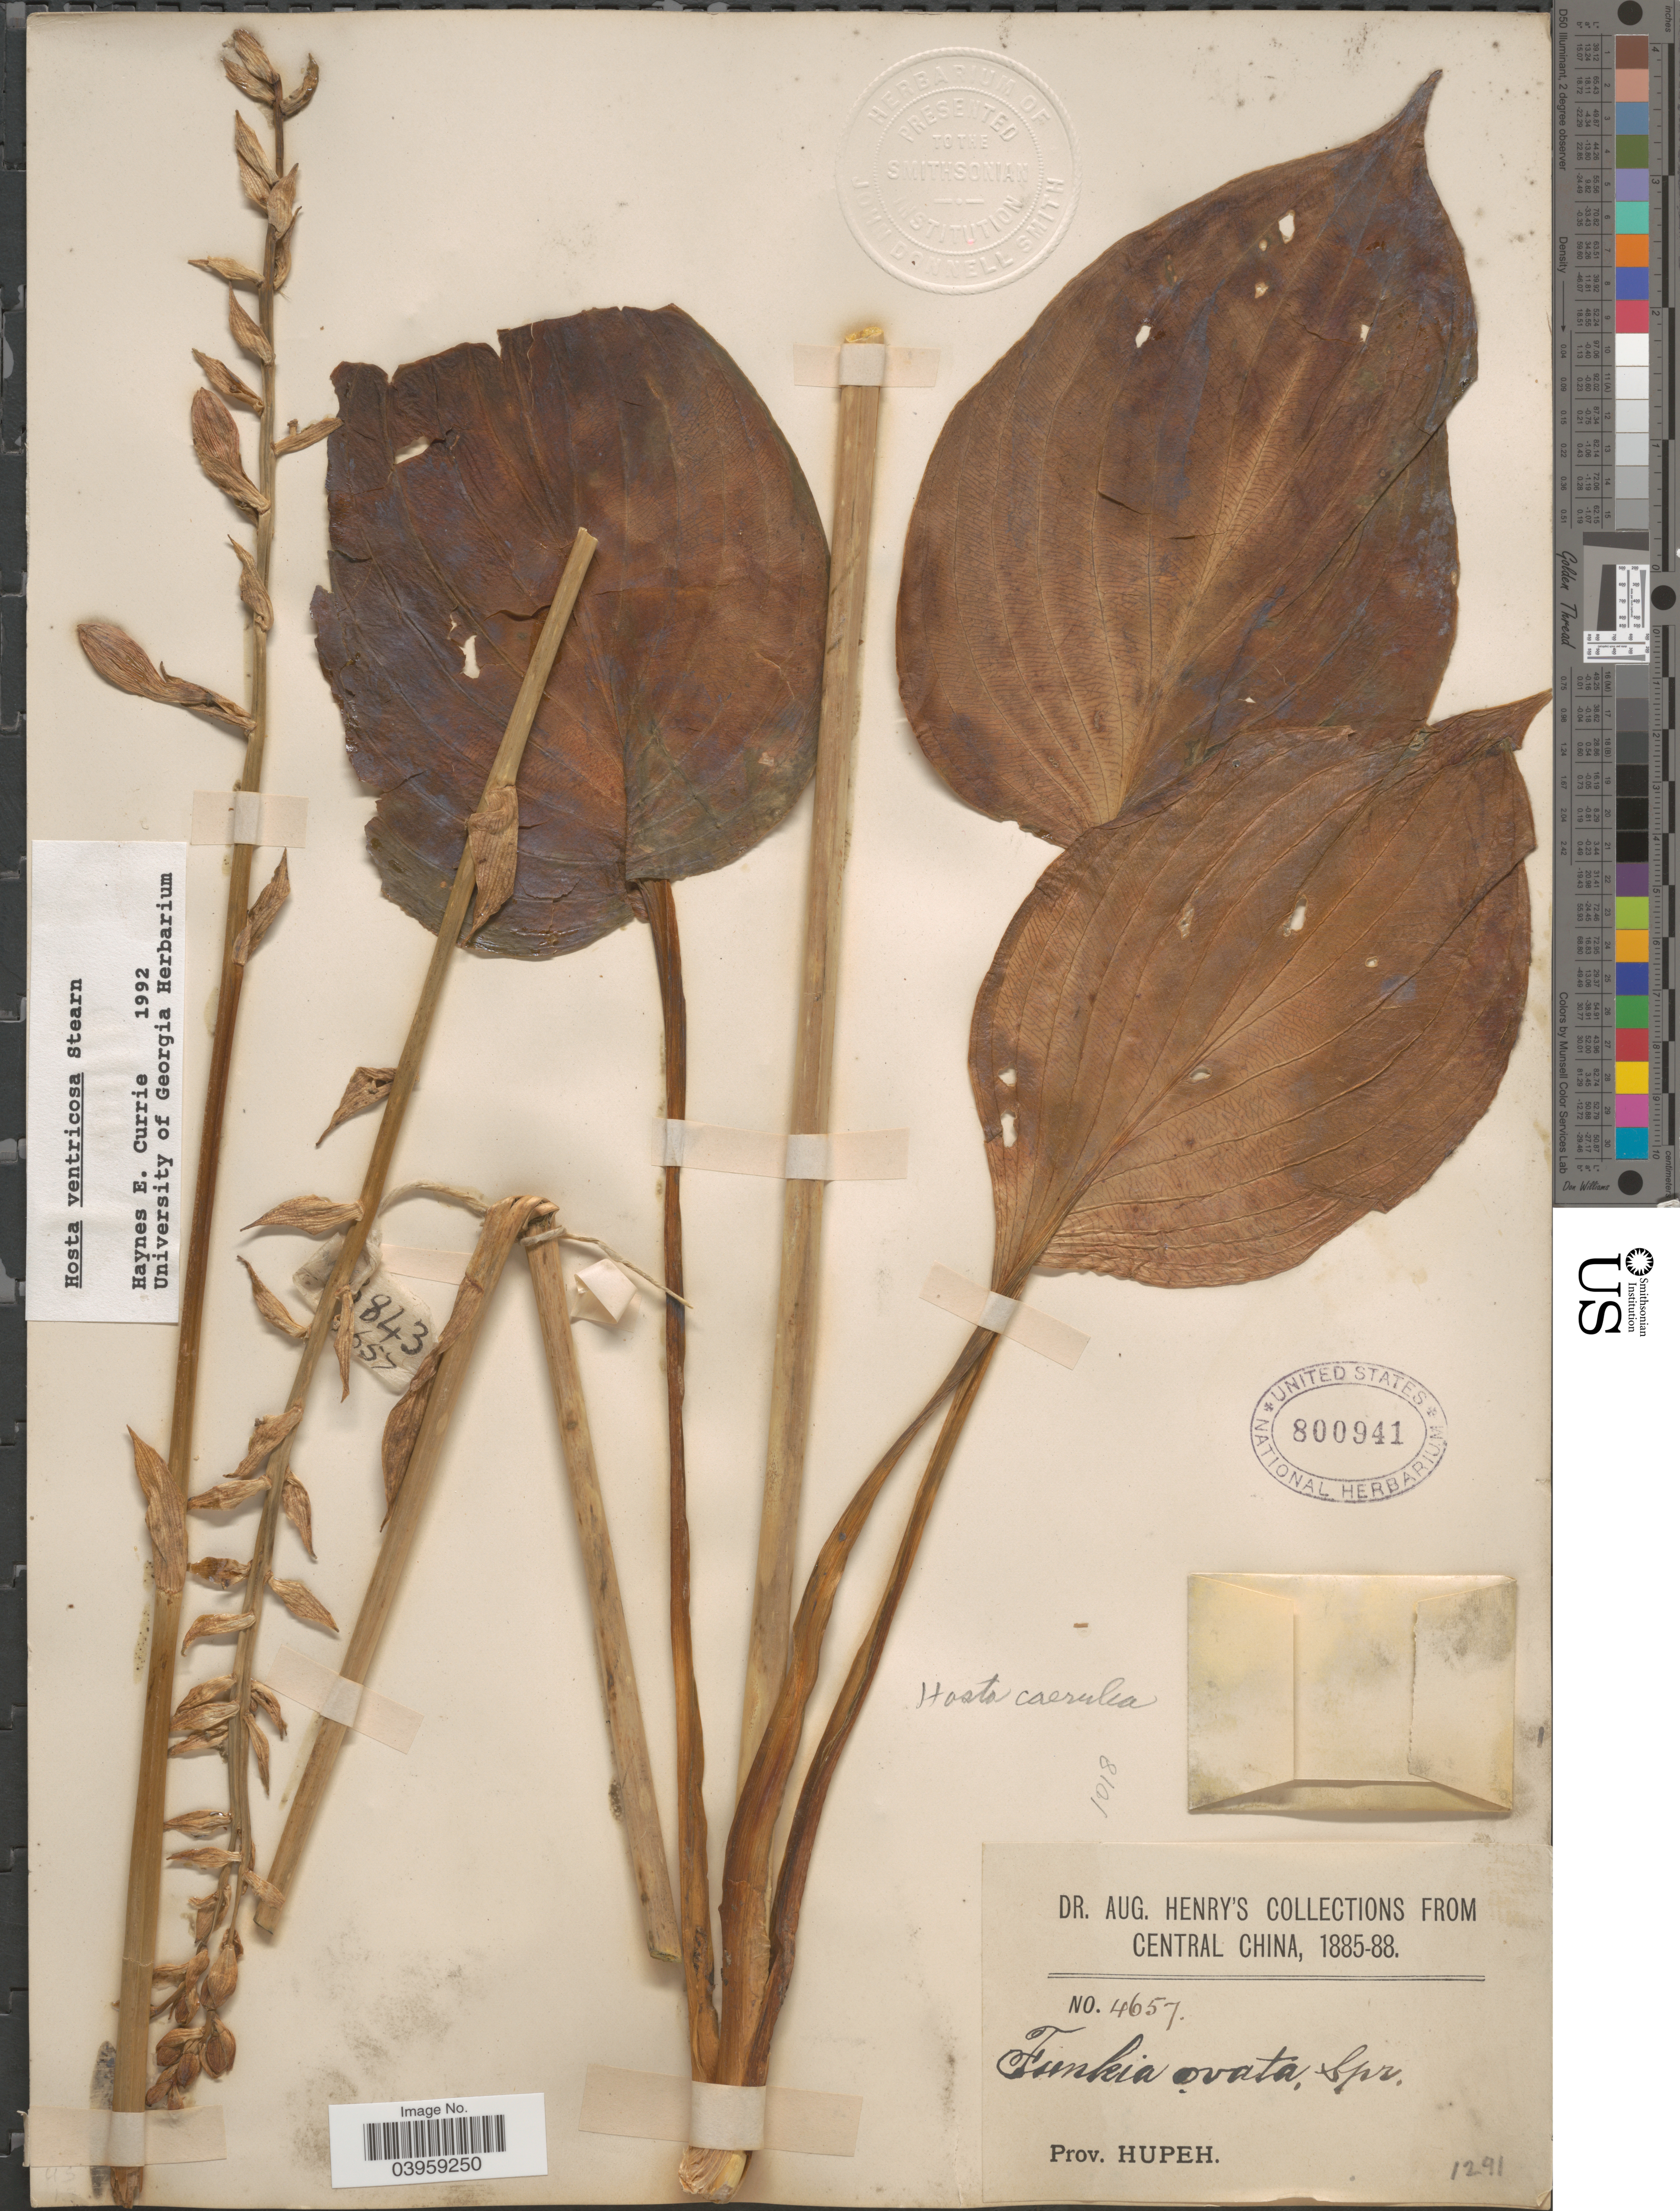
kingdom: Plantae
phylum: Tracheophyta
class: Liliopsida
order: Asparagales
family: Asparagaceae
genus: Hosta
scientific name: Hosta ventricosa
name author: Stearn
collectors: A. Henry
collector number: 4657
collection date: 1885/1888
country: China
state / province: Hubei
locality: Central China. Prov. Hupeh.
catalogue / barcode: US 800941